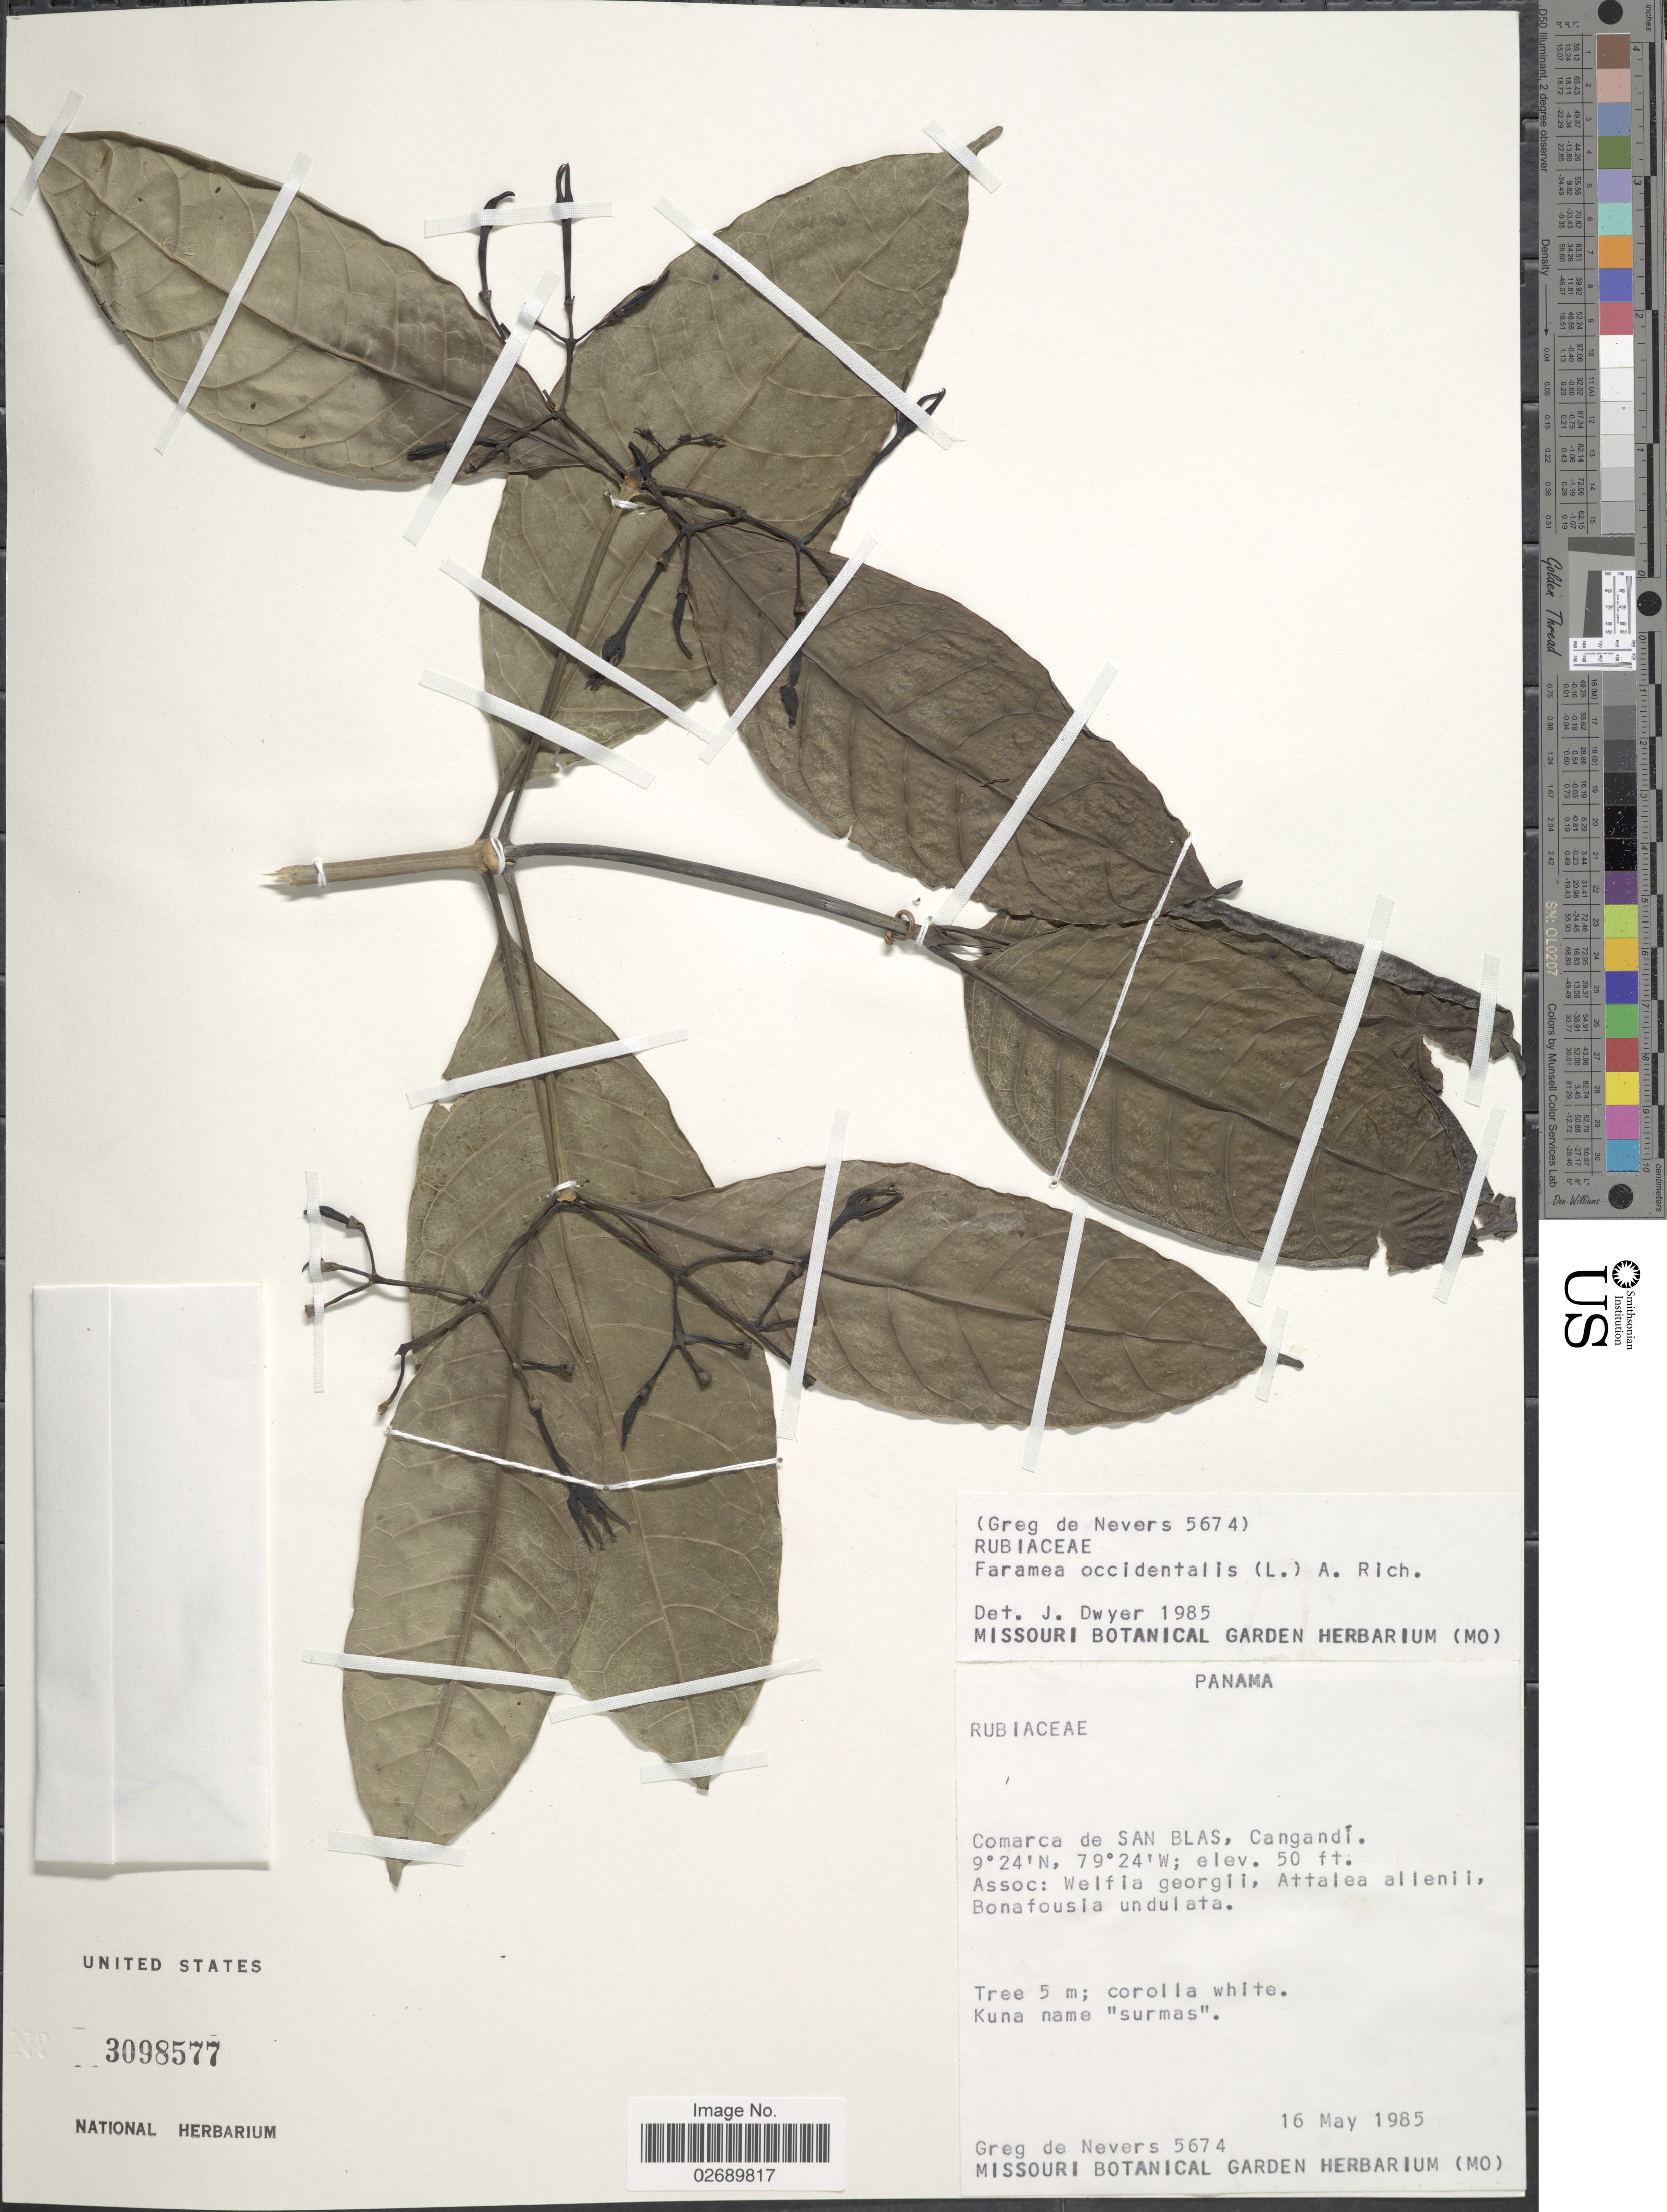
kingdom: Plantae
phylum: Tracheophyta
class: Magnoliopsida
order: Gentianales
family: Rubiaceae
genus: Faramea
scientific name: Faramea occidentalis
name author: (L.) A. Rich.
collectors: G. Nevers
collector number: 5674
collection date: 1985-05-16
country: Panama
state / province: Kuna Yala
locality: Comarca de San Blas. Cangandi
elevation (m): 15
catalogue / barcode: US 3098577